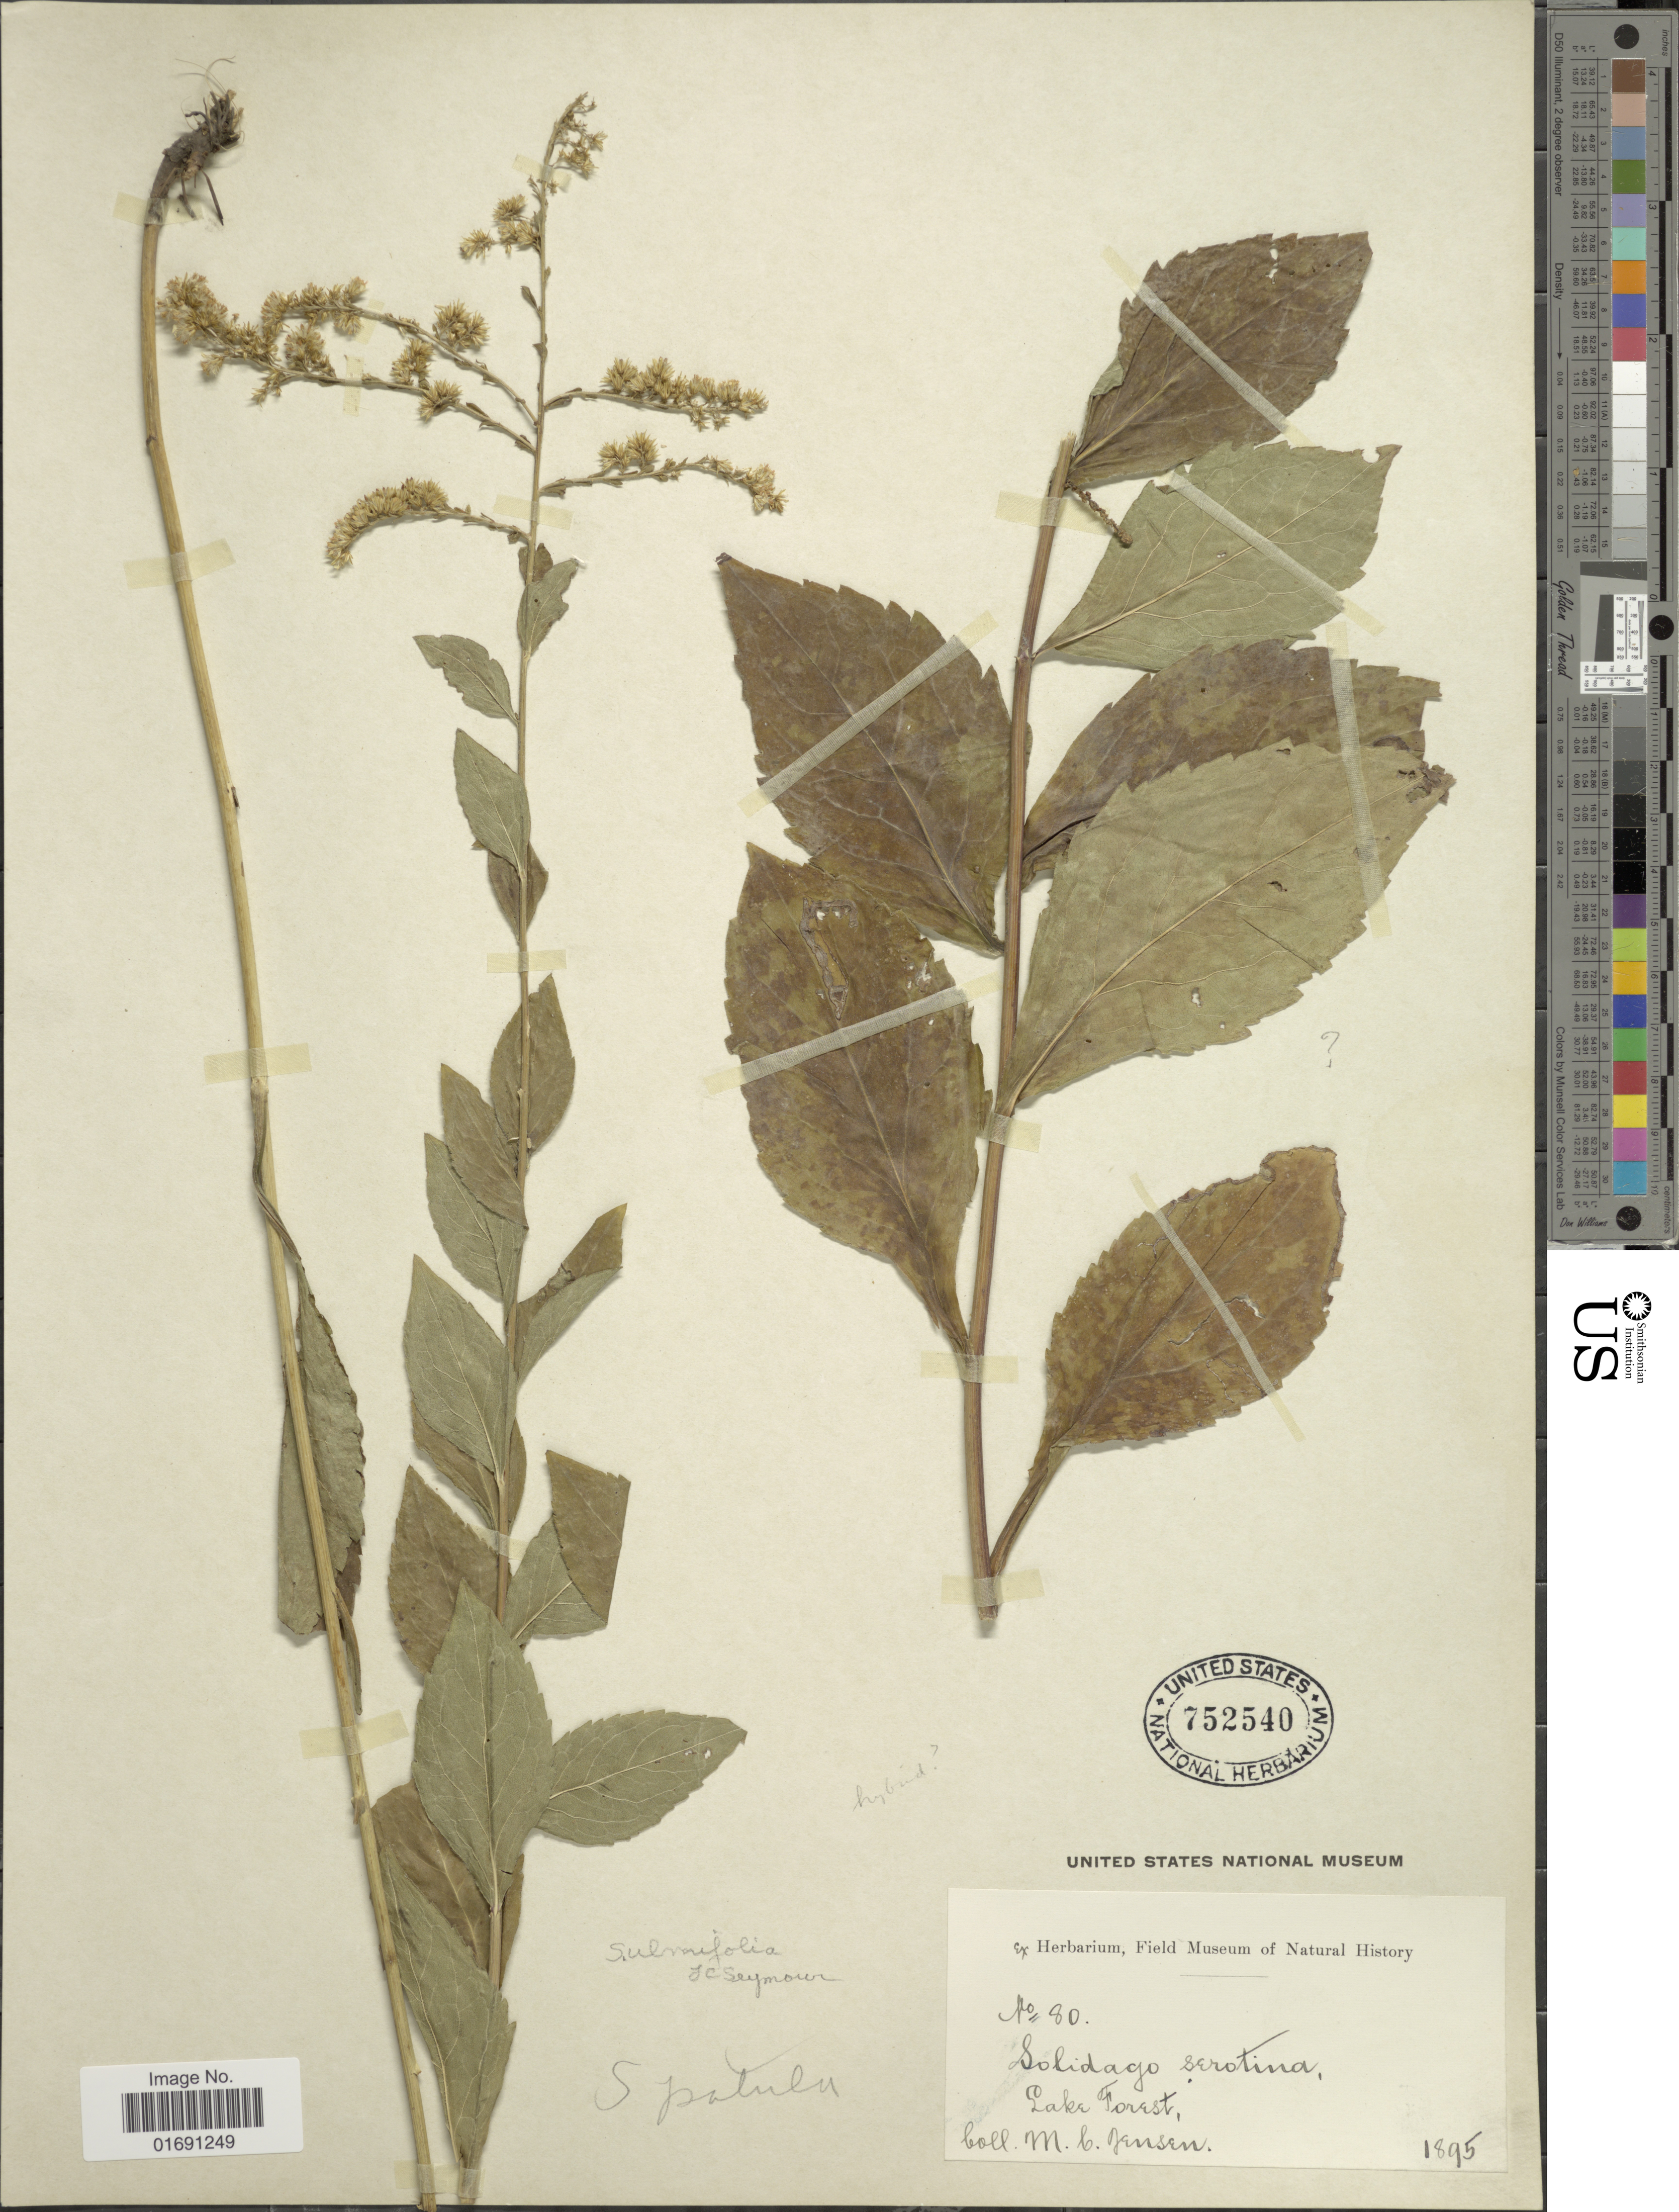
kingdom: Plantae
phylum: Tracheophyta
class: Magnoliopsida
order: Asterales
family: Asteraceae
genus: Solidago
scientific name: Solidago ulmifolia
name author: Muhl. ex Willd.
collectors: M. C. Jensen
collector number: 80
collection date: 1895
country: United States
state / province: Illinois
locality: Lake Forest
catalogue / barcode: US 752540